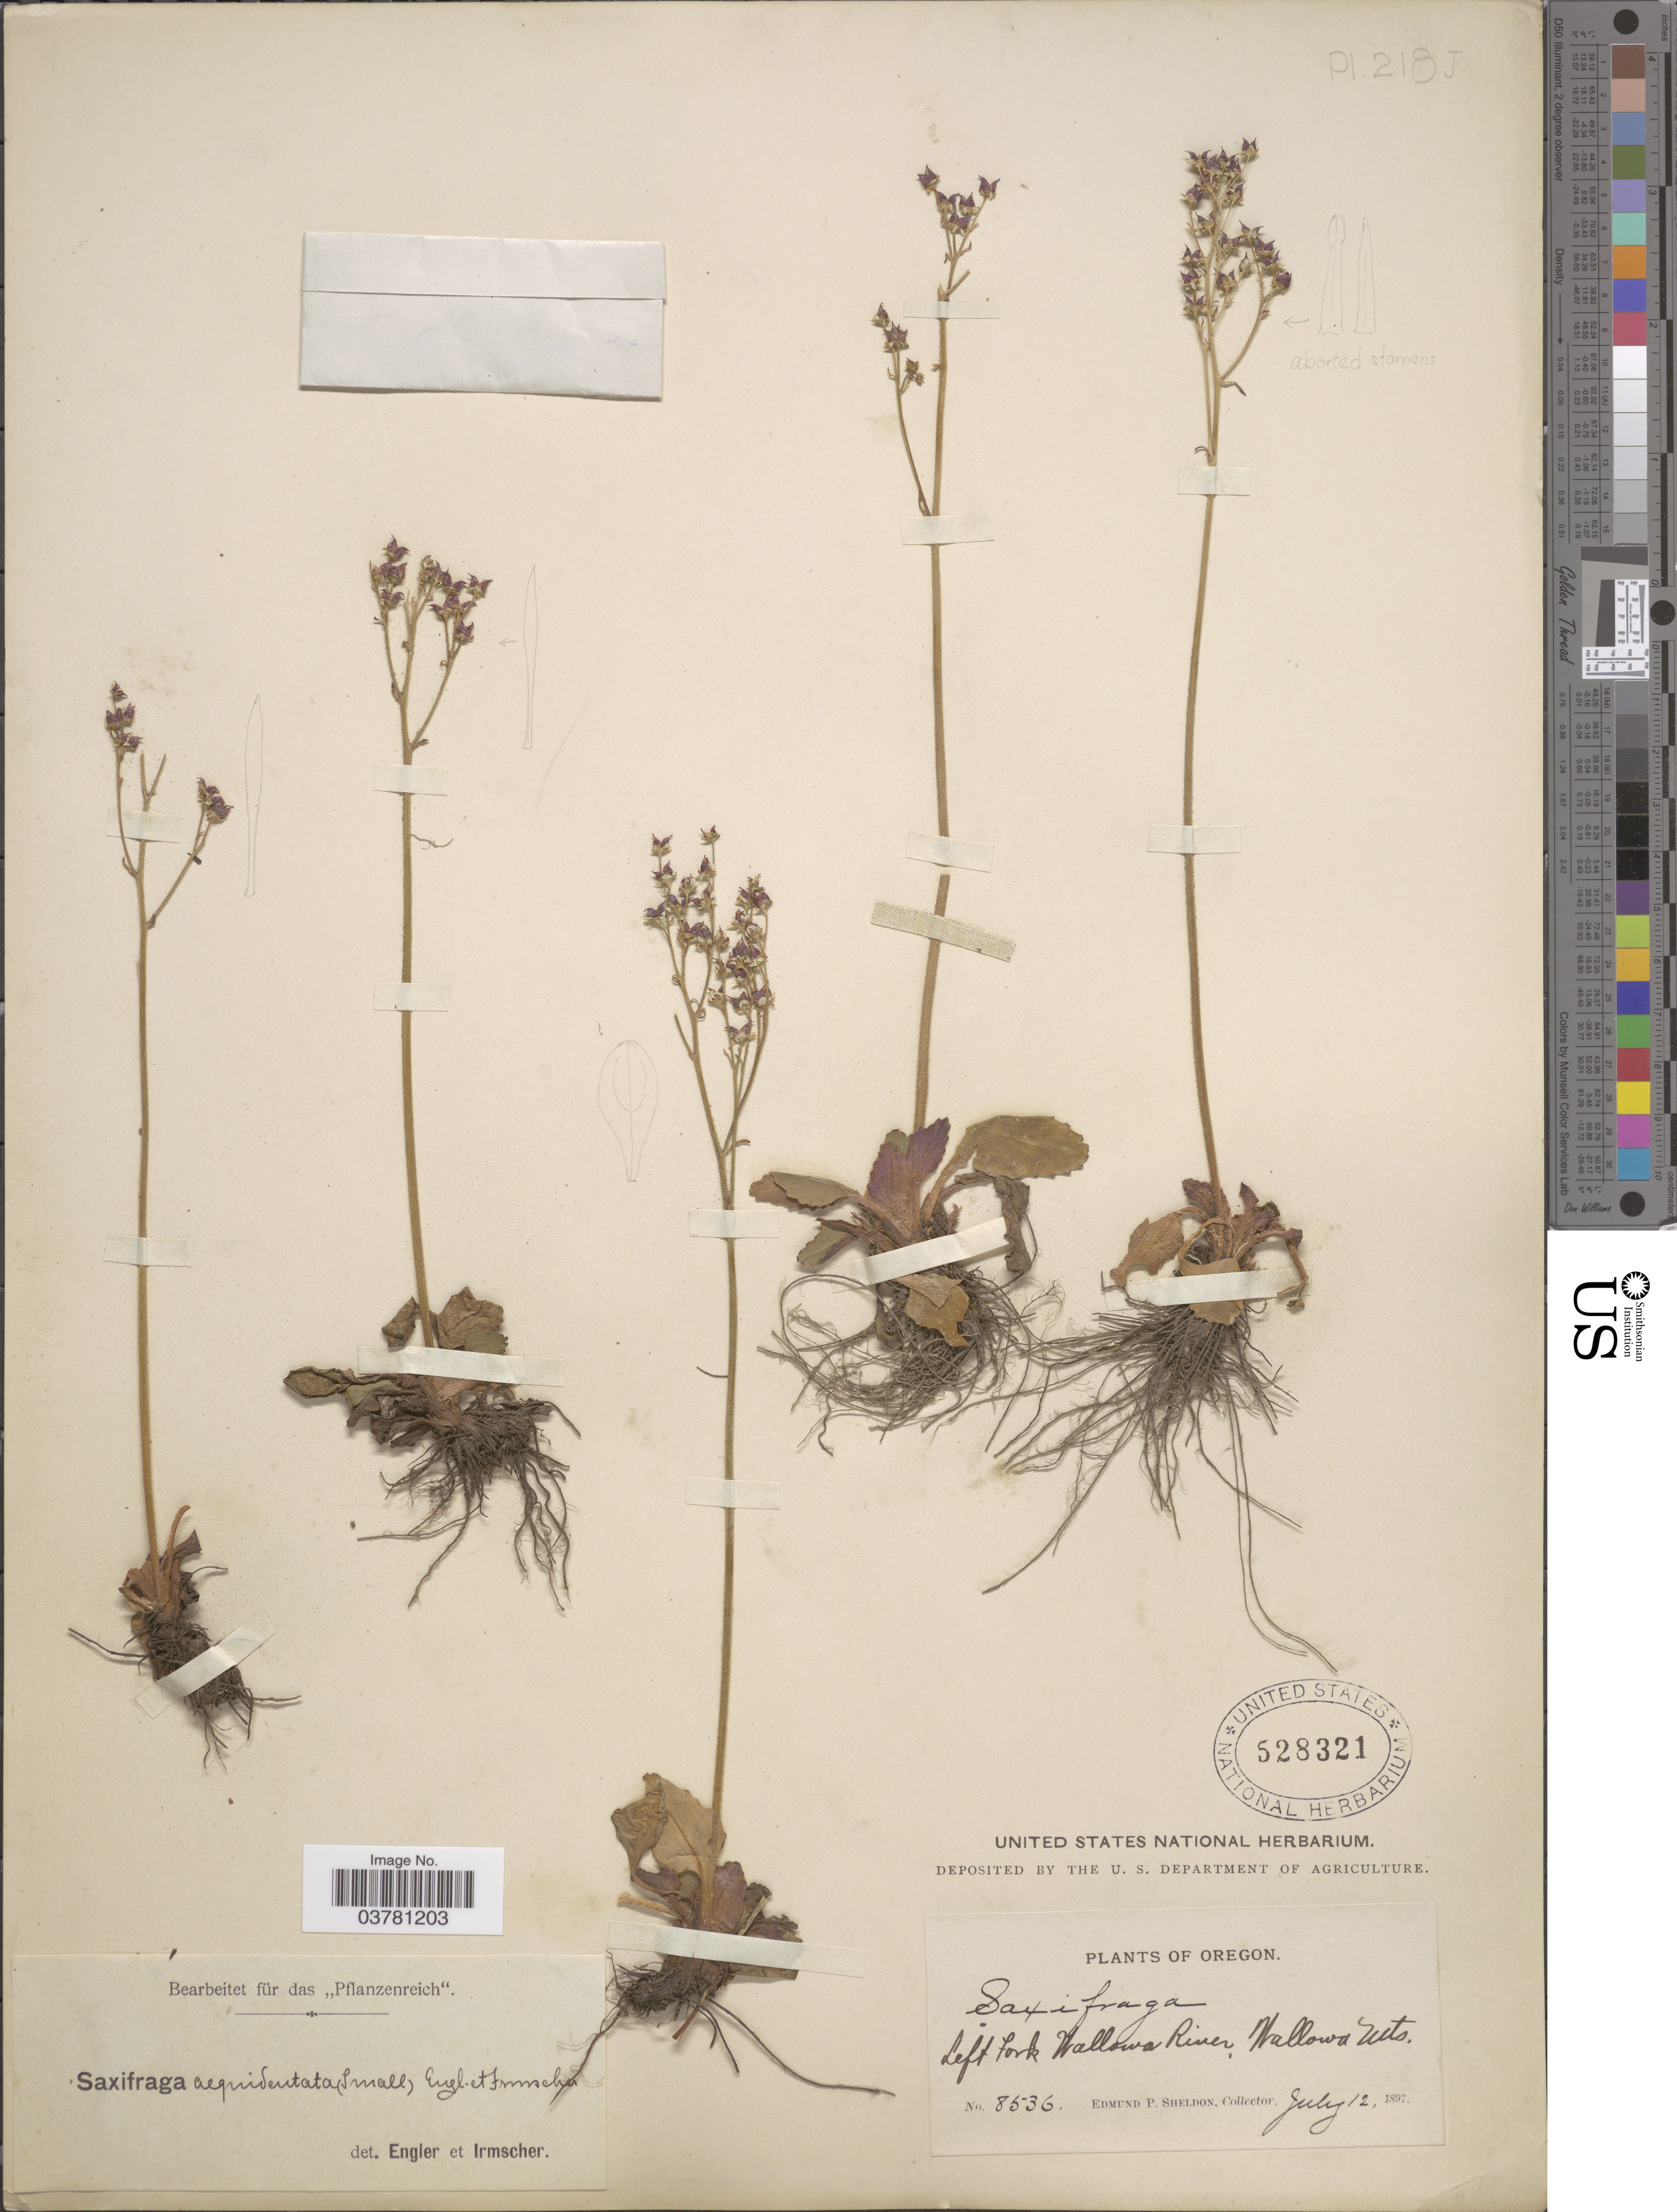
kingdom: Plantae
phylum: Tracheophyta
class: Magnoliopsida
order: Saxifragales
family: Saxifragaceae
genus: Micranthes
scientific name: Micranthes rufidula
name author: Small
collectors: E. P. Sheldon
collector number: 8536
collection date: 1897-07-12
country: United States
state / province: Oregon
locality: Left Fork Wallowa River, Wallowa Mts.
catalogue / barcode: US 528321